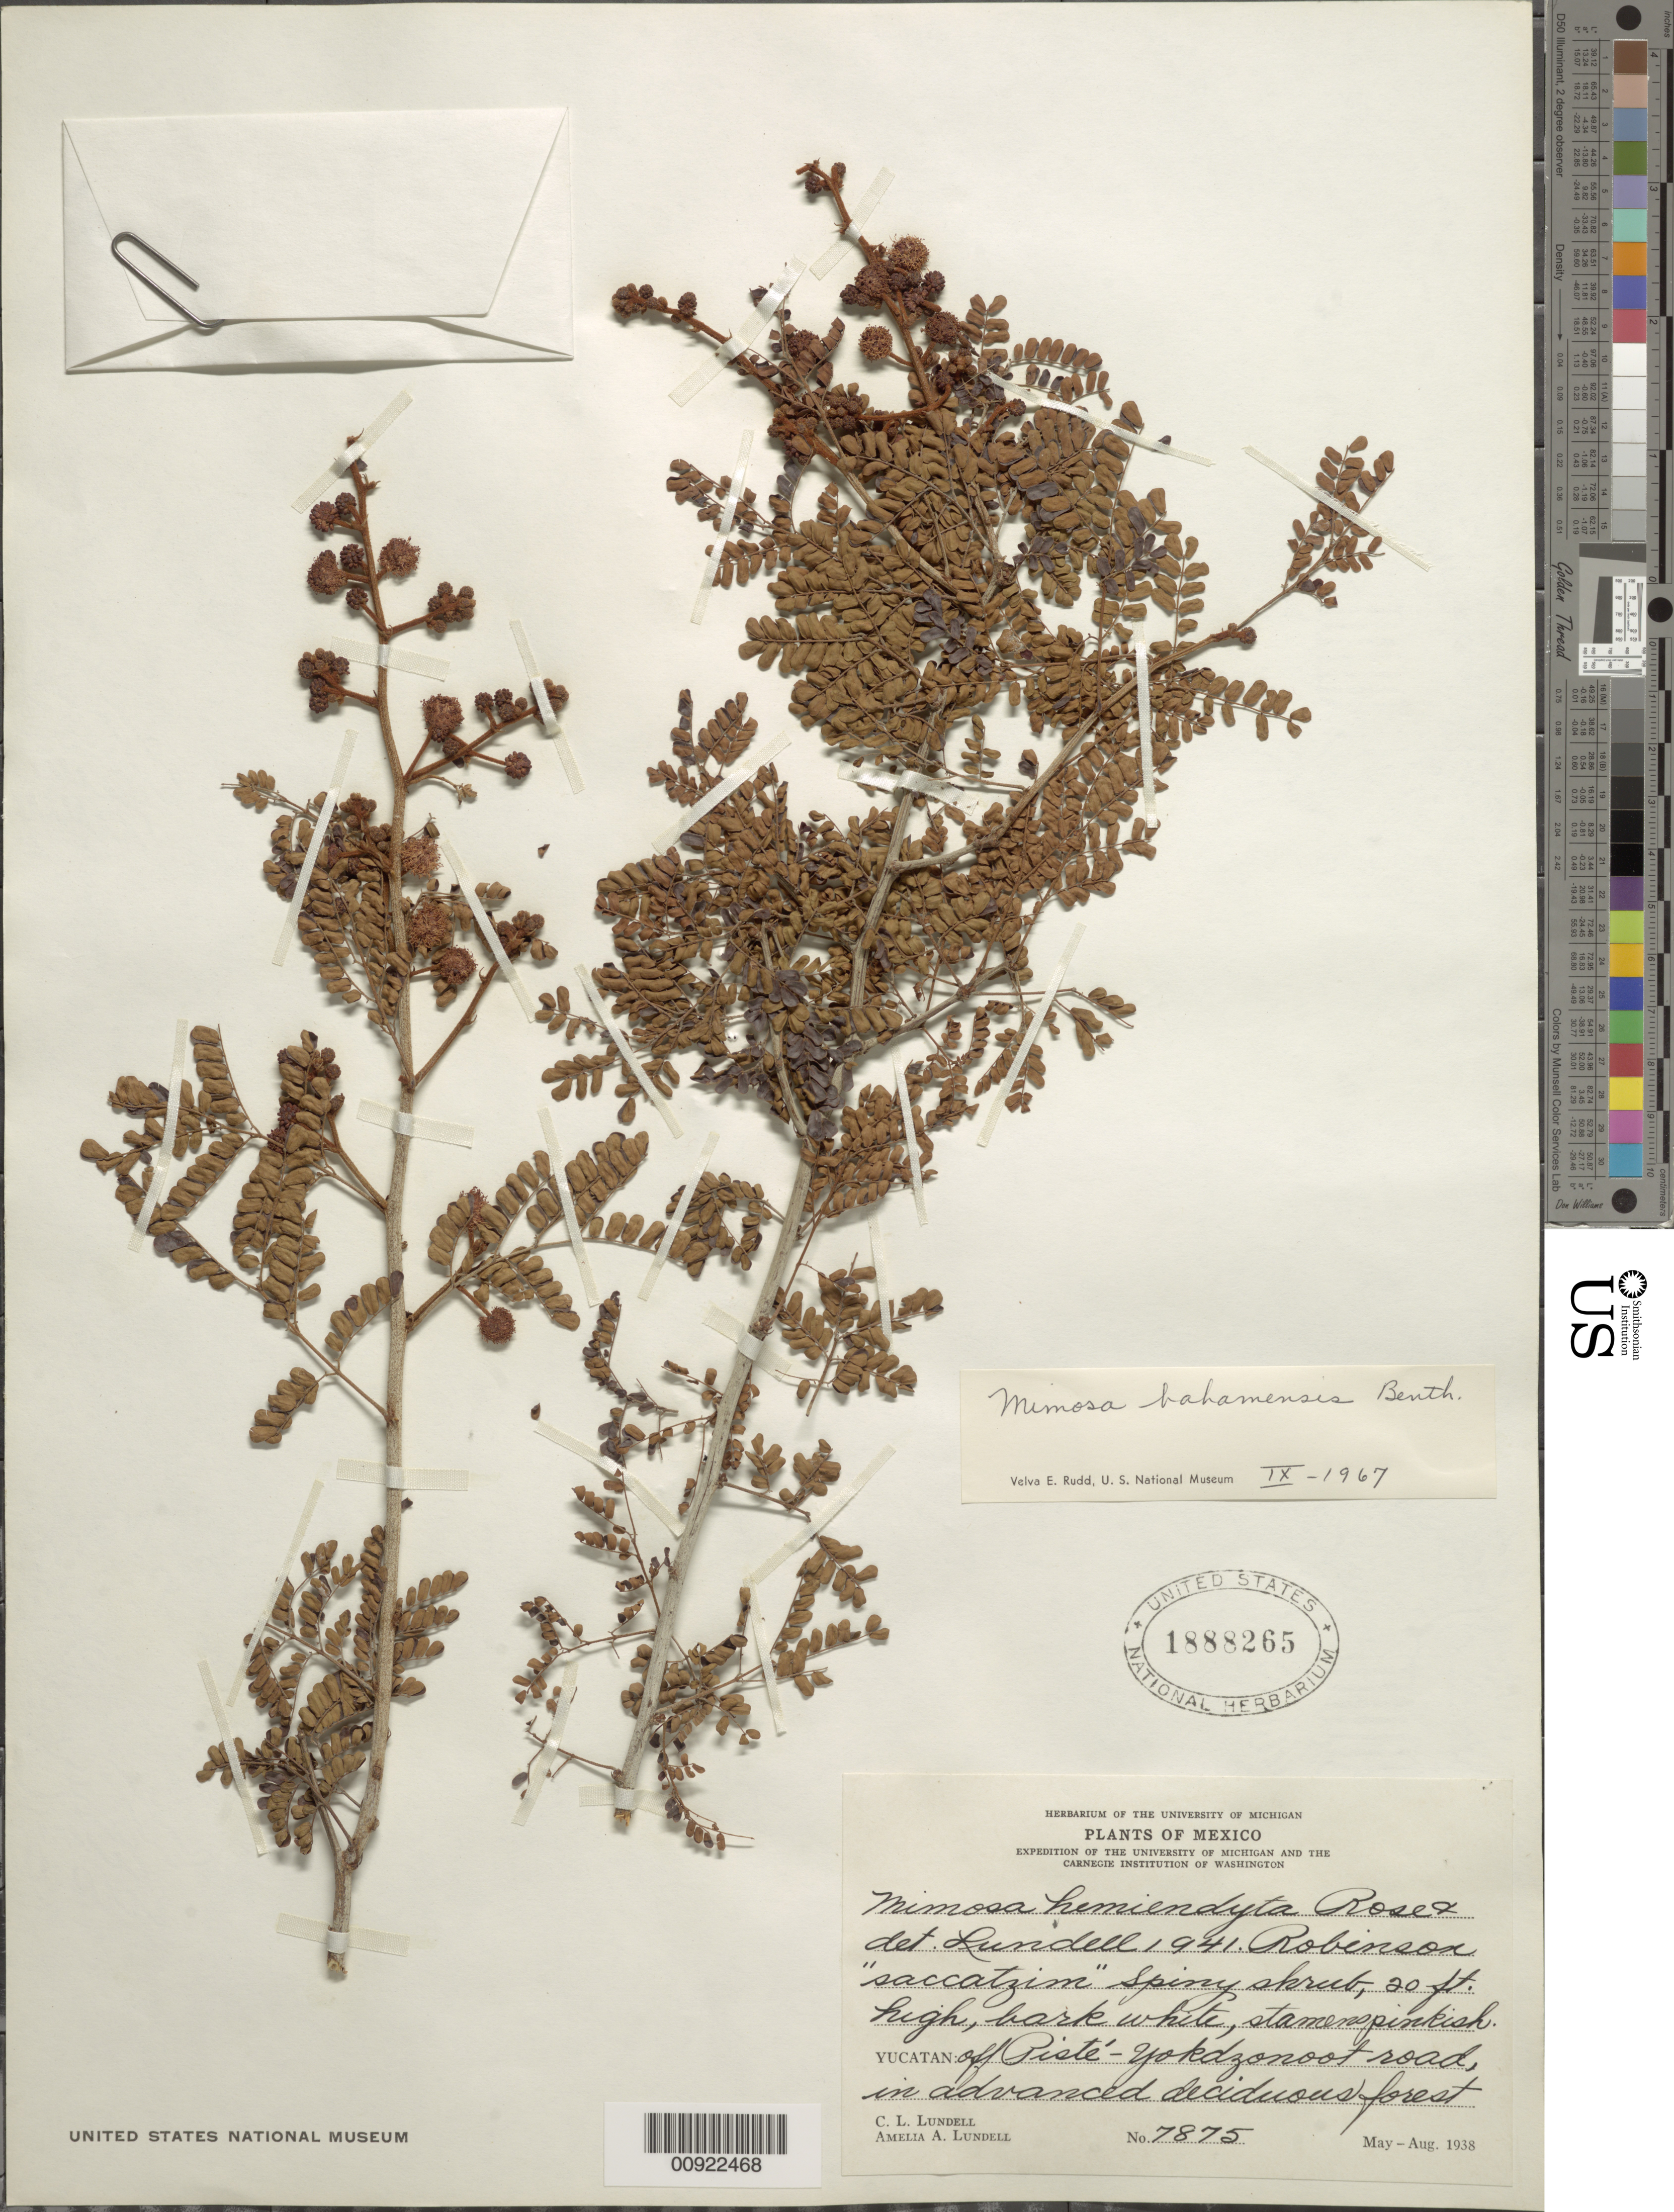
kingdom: Plantae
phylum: Tracheophyta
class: Magnoliopsida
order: Fabales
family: Fabaceae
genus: Mimosa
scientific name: Mimosa bahamensis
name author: Benth.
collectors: C. L. Lundell & A. A. Lundell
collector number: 7875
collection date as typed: May 1938 to -- Aug 1938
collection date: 1938-05/1938-08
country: Mexico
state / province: Yucatán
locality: Yucatán: off Pisté - Yokdzonoot road.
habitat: In advanced deciduous forest.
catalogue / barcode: US 1888265